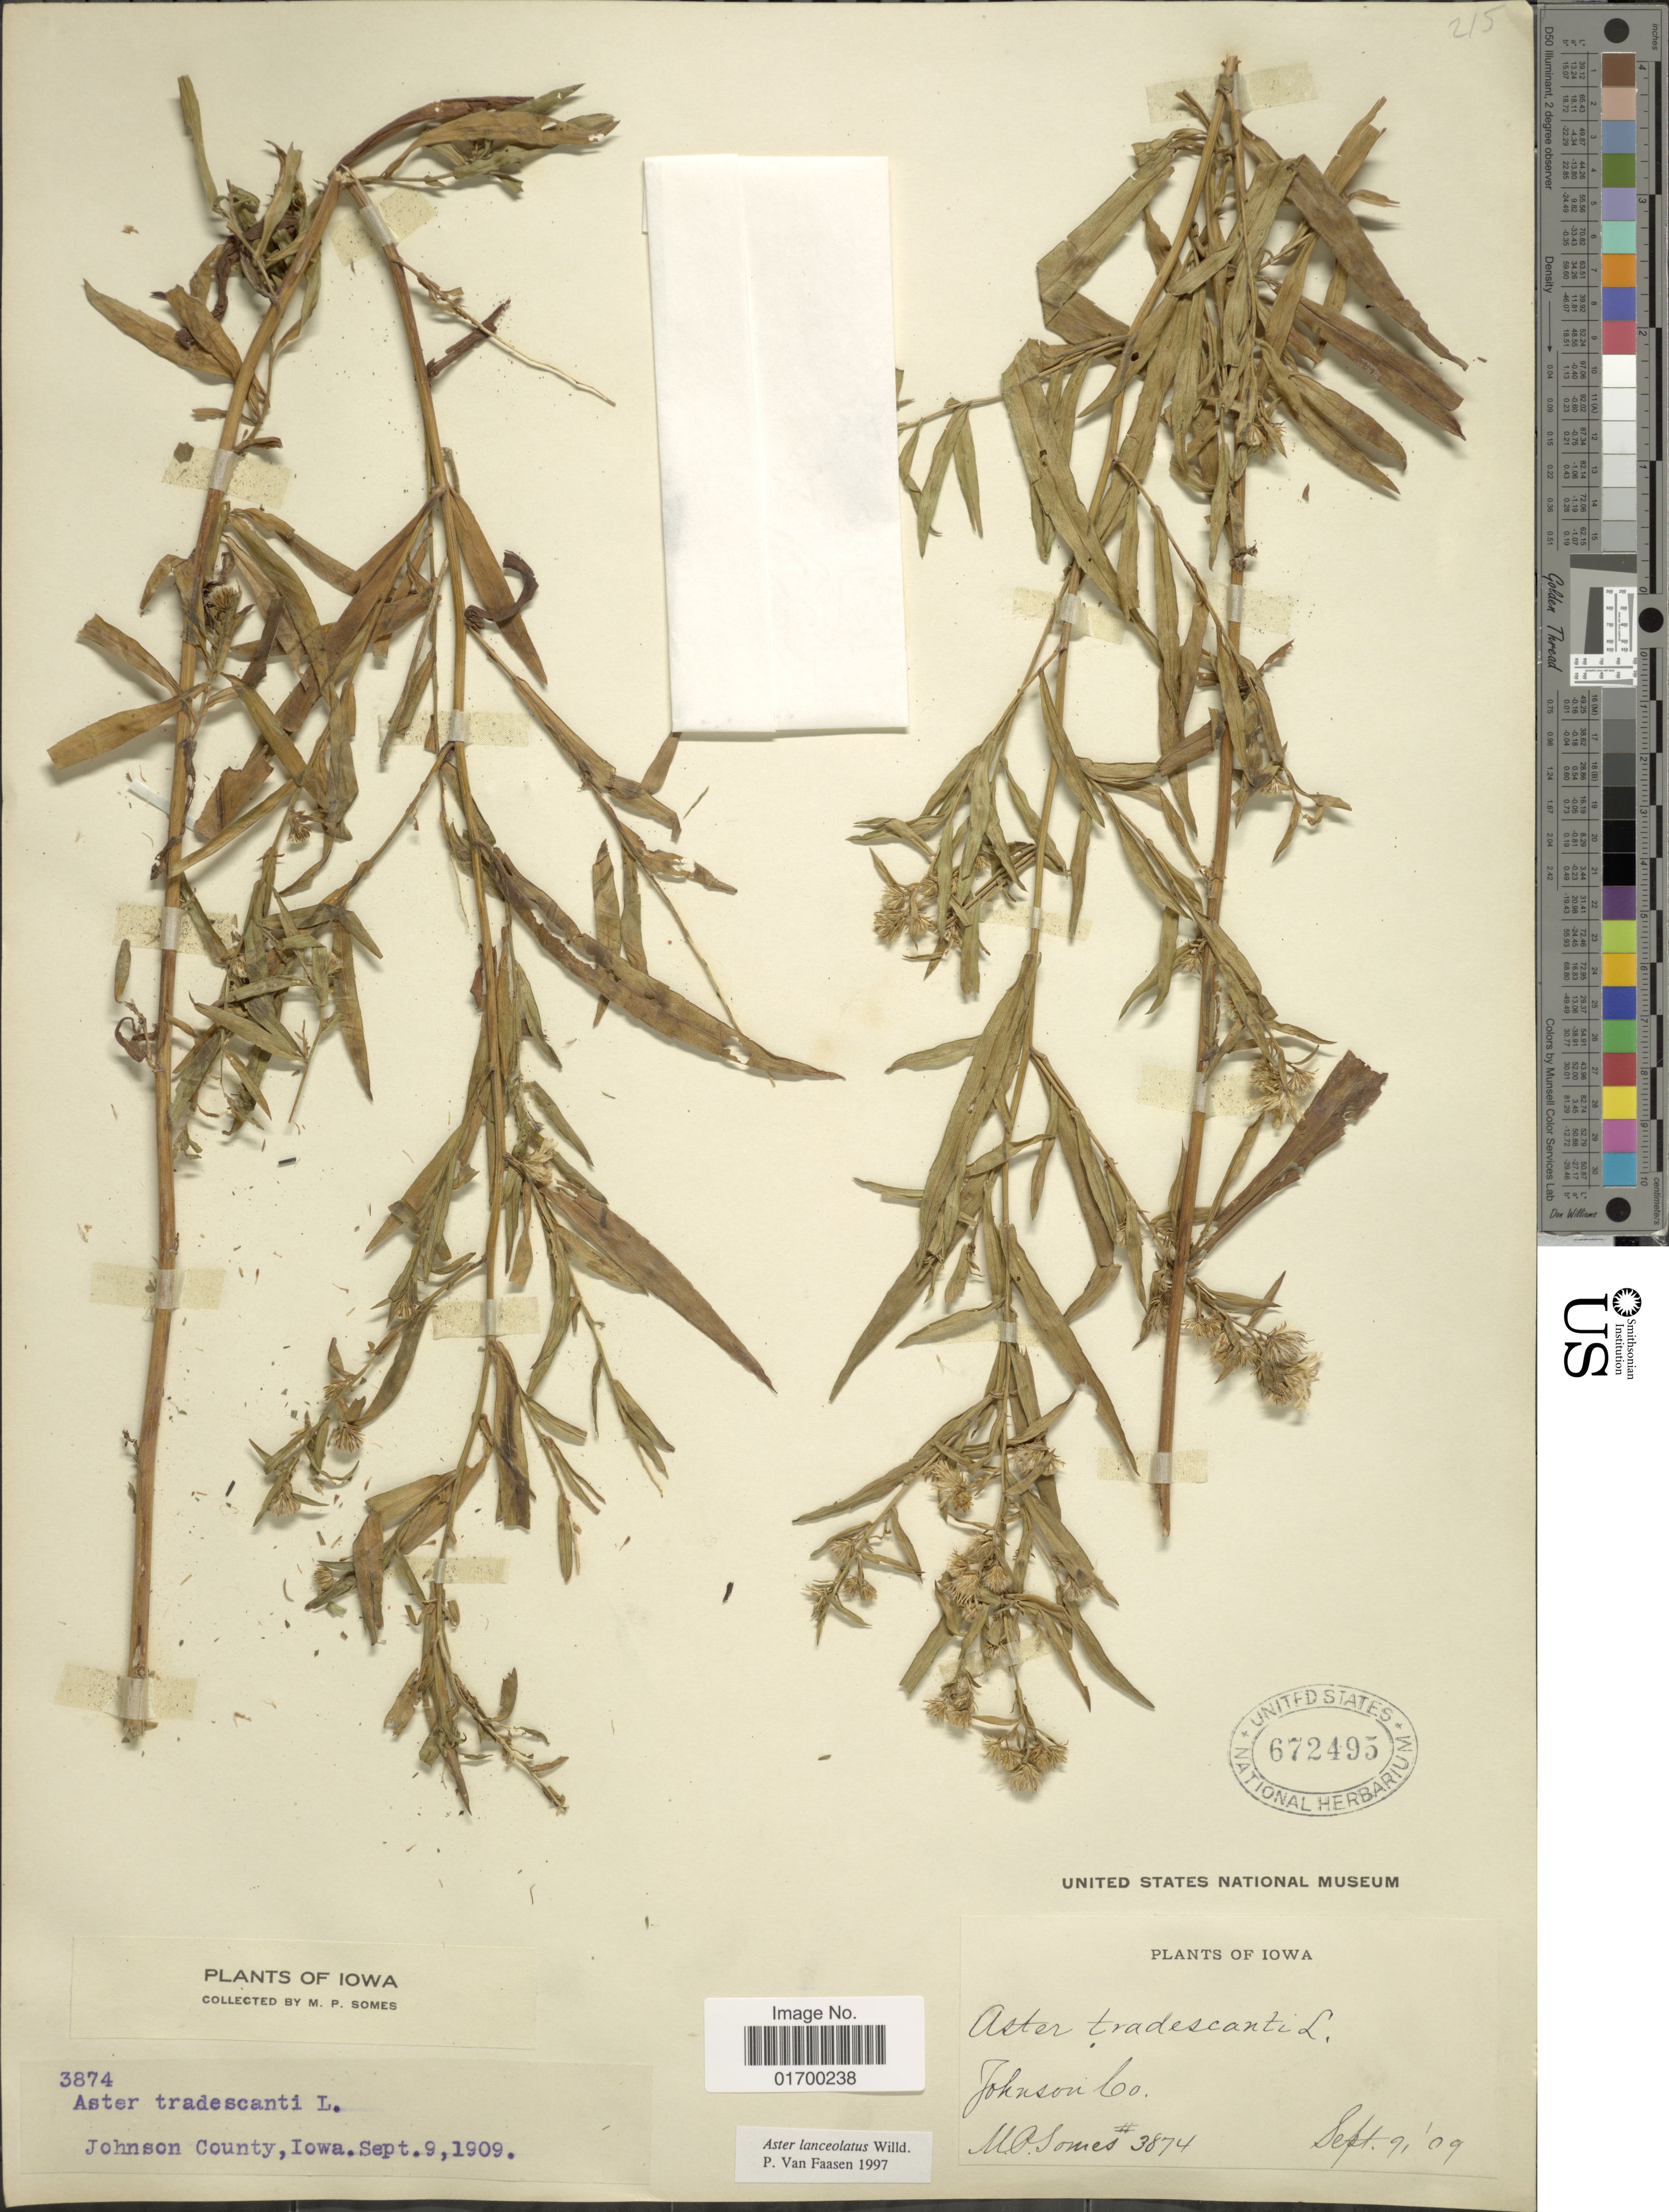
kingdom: Plantae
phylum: Tracheophyta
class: Magnoliopsida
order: Asterales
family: Asteraceae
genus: Symphyotrichum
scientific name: Symphyotrichum lanceolatum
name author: (Willd.) G.L. Nesom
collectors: M. Somes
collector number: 3874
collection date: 1909-09-09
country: United States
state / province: Iowa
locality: Johnson County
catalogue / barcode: US 672495